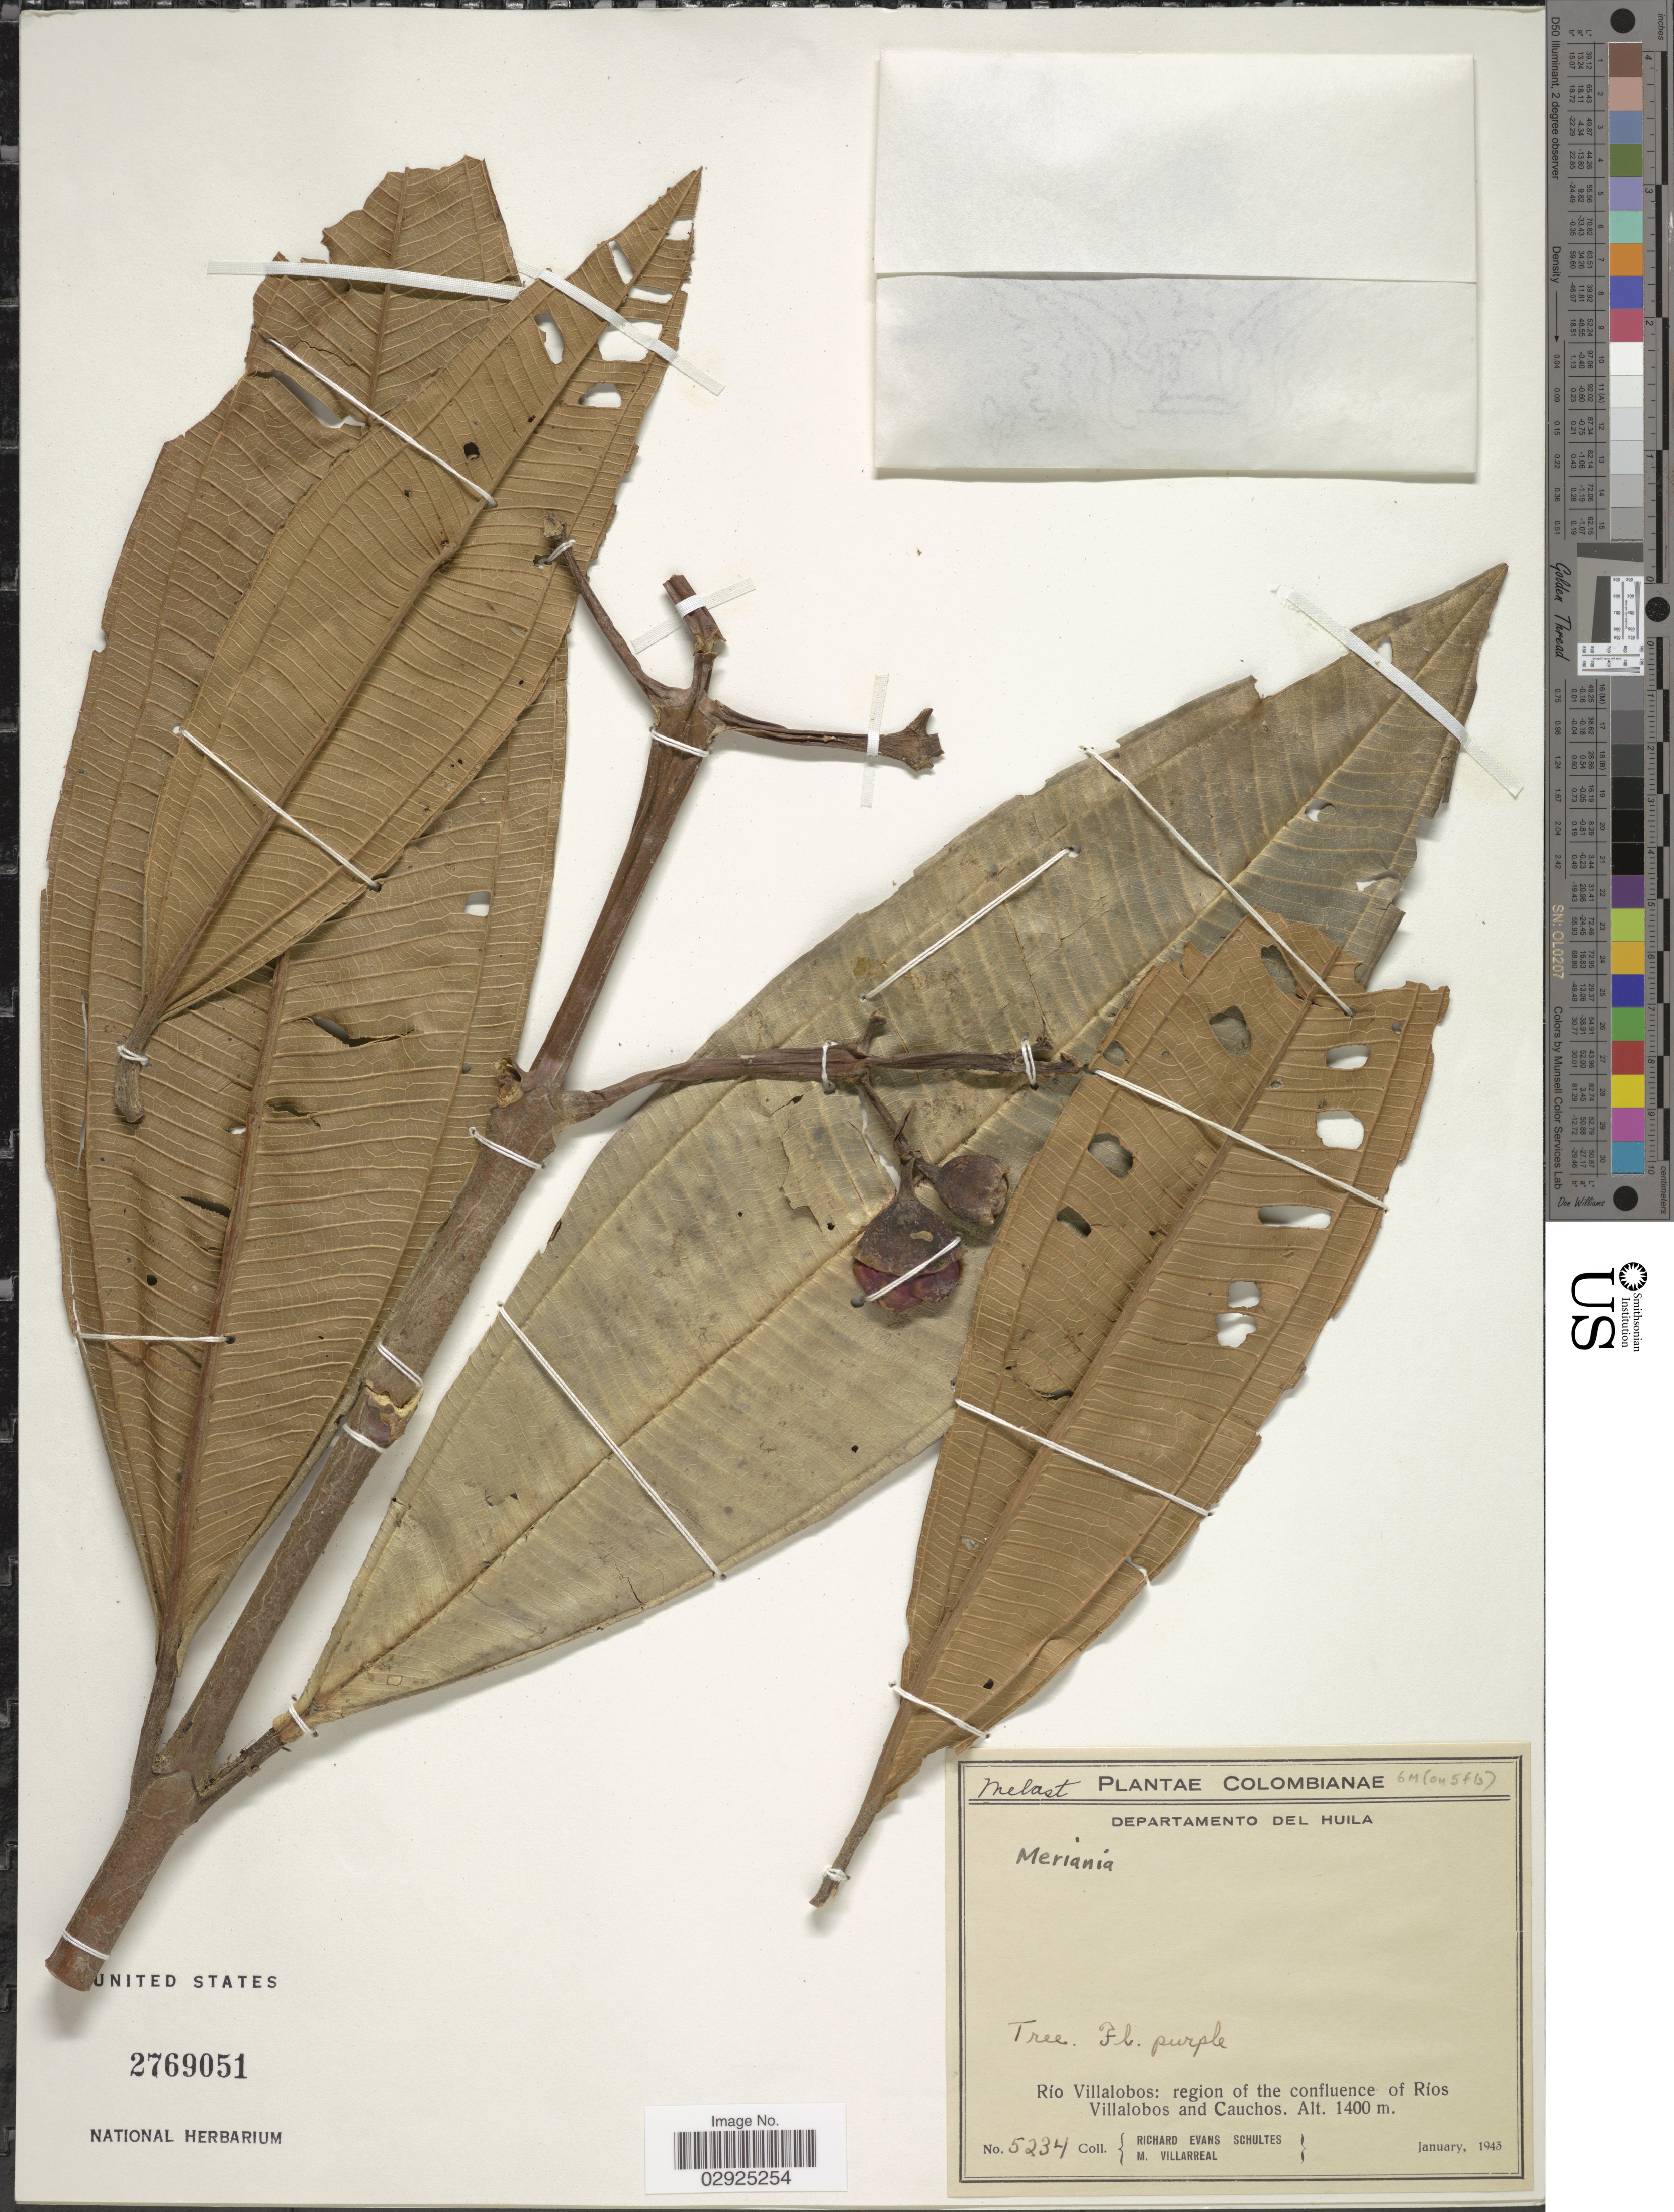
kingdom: Plantae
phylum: Tracheophyta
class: Magnoliopsida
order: Myrtales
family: Melastomataceae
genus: Meriania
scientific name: Meriania huilensis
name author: Wurdack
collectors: R. E. Schultes & M. Villarreal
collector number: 5234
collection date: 1943-01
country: Colombia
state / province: Huila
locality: Departamento del Huila. Río Villalobos: region of the confluence of Ríos Villalobos and Cauchos.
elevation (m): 1400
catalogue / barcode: US 2769051